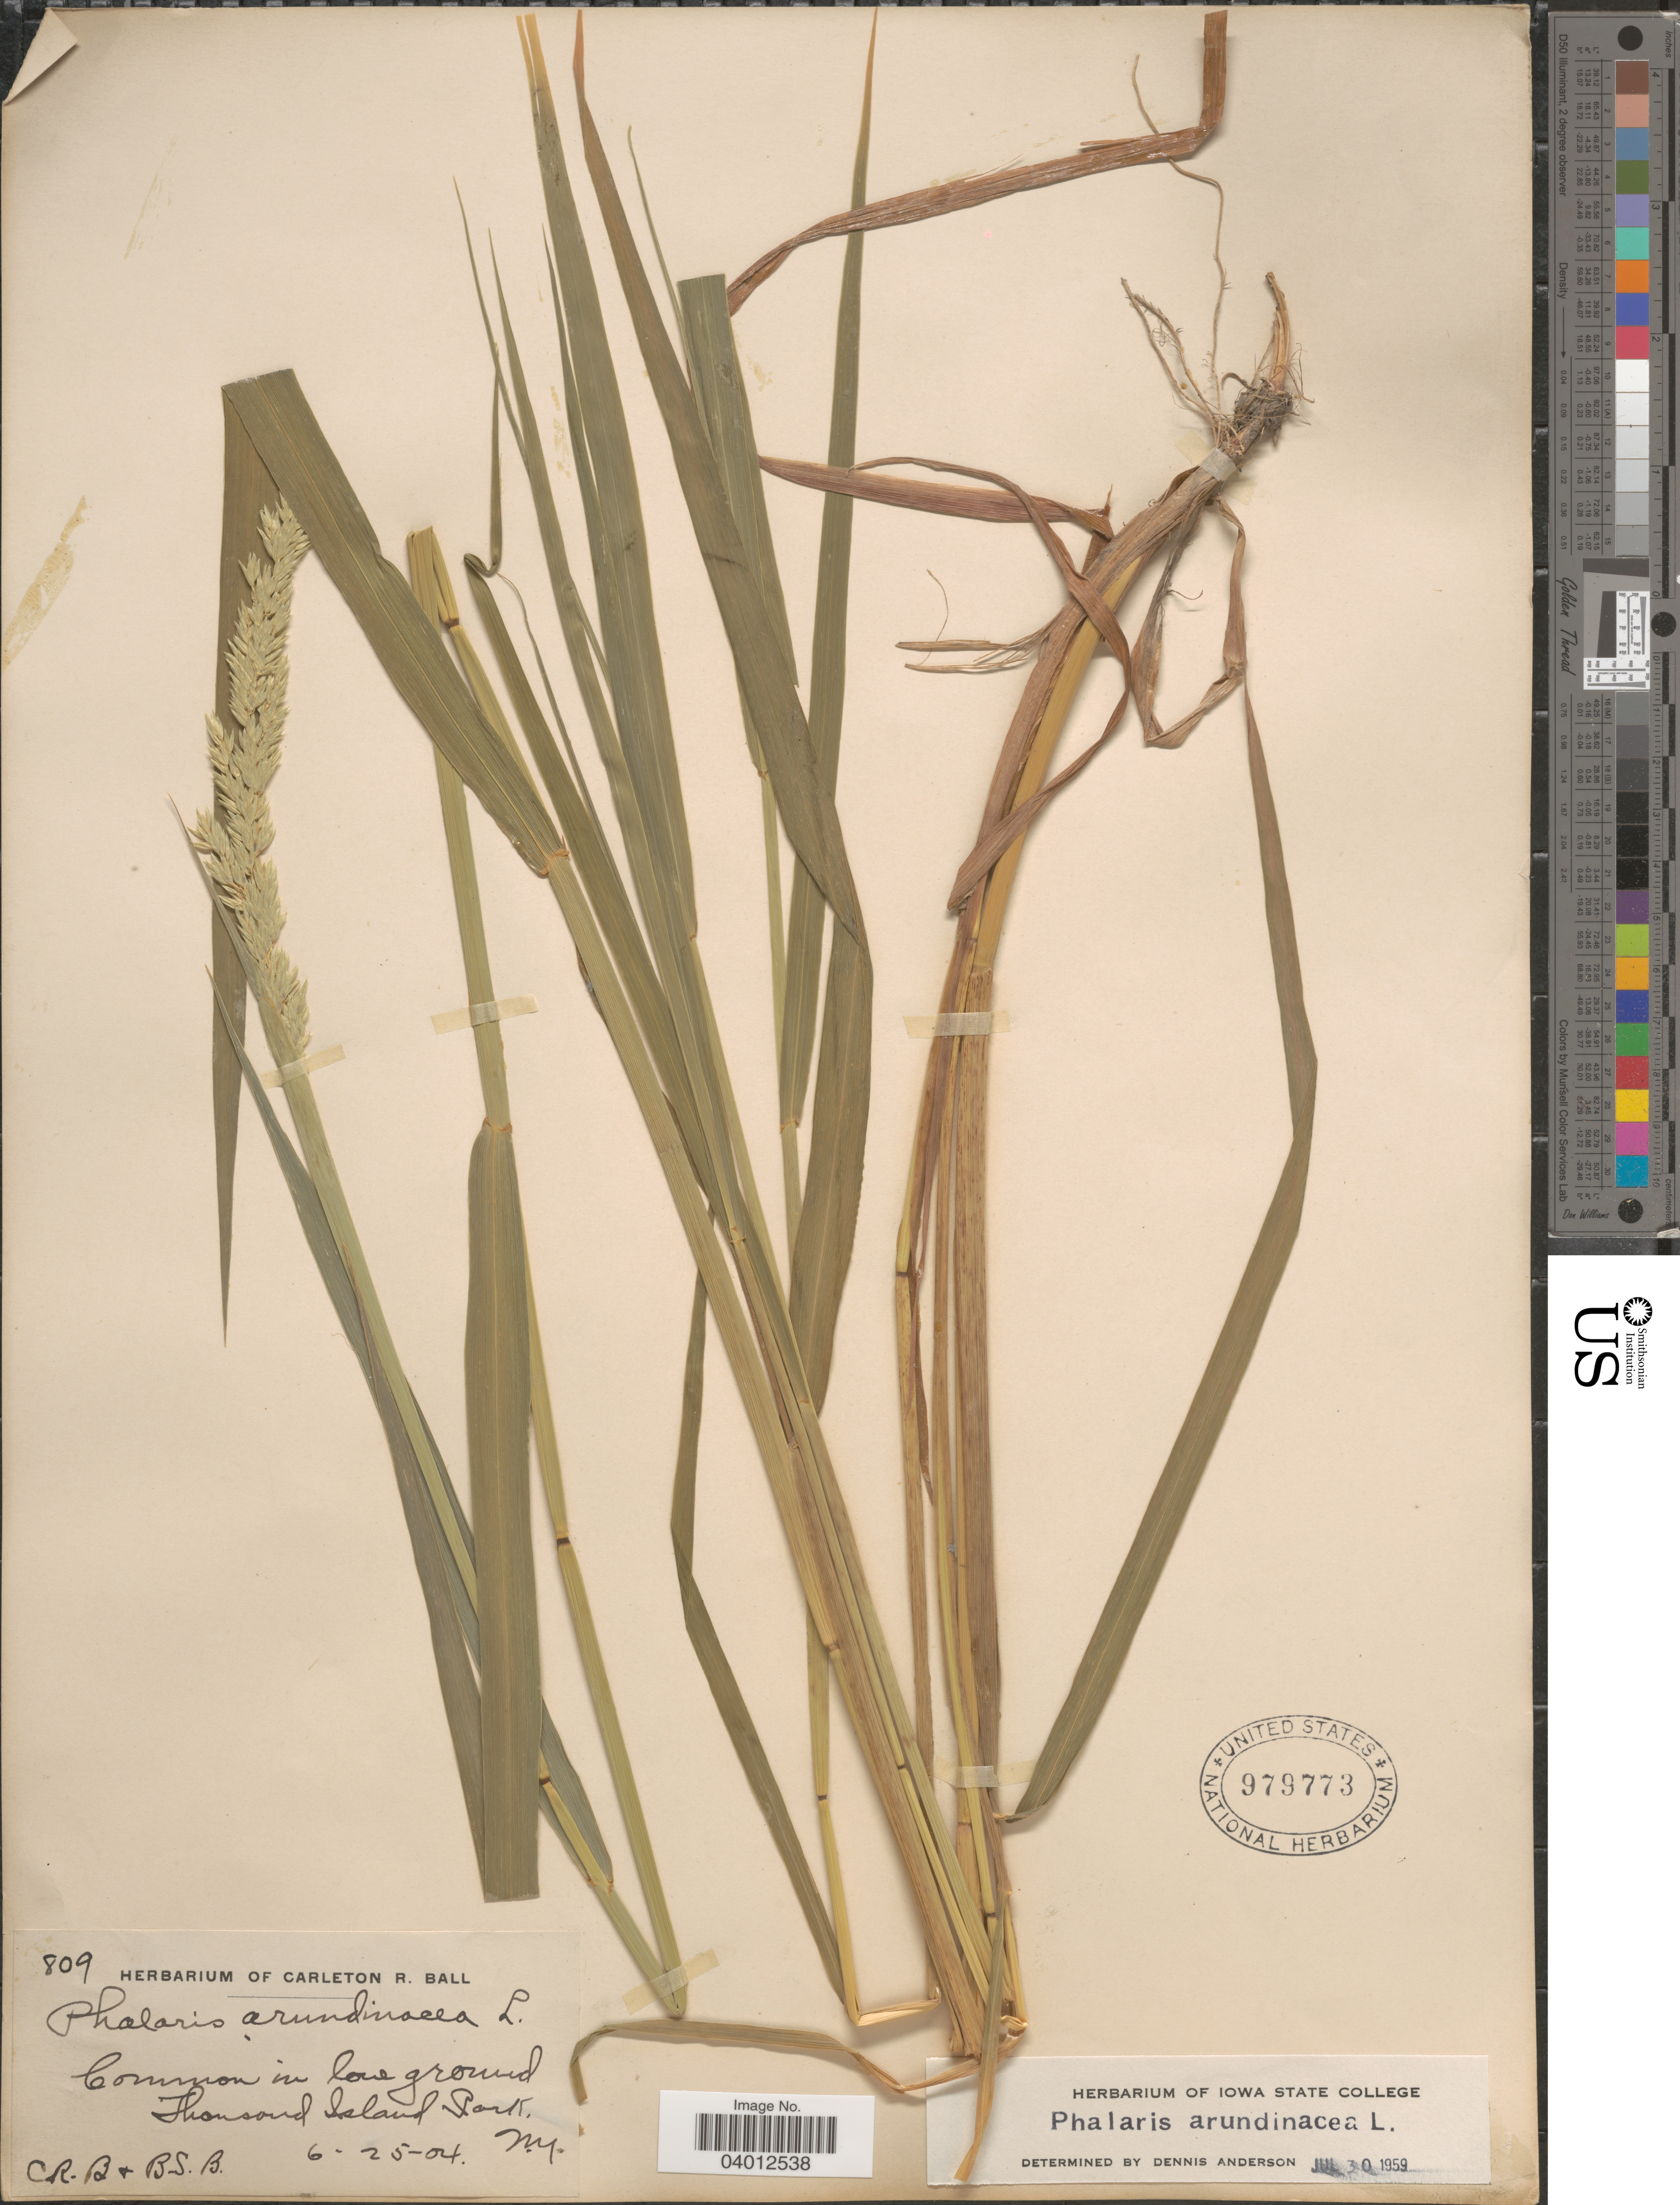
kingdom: Plantae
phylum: Tracheophyta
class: Liliopsida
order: Poales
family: Poaceae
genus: Phalaris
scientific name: Phalaris arundinacea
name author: L.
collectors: C. R. Ball & B. S. Ball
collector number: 809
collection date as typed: Transcribed d/m/y: 25/6/4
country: United States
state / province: New York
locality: Thousand Island Park.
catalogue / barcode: US 979773